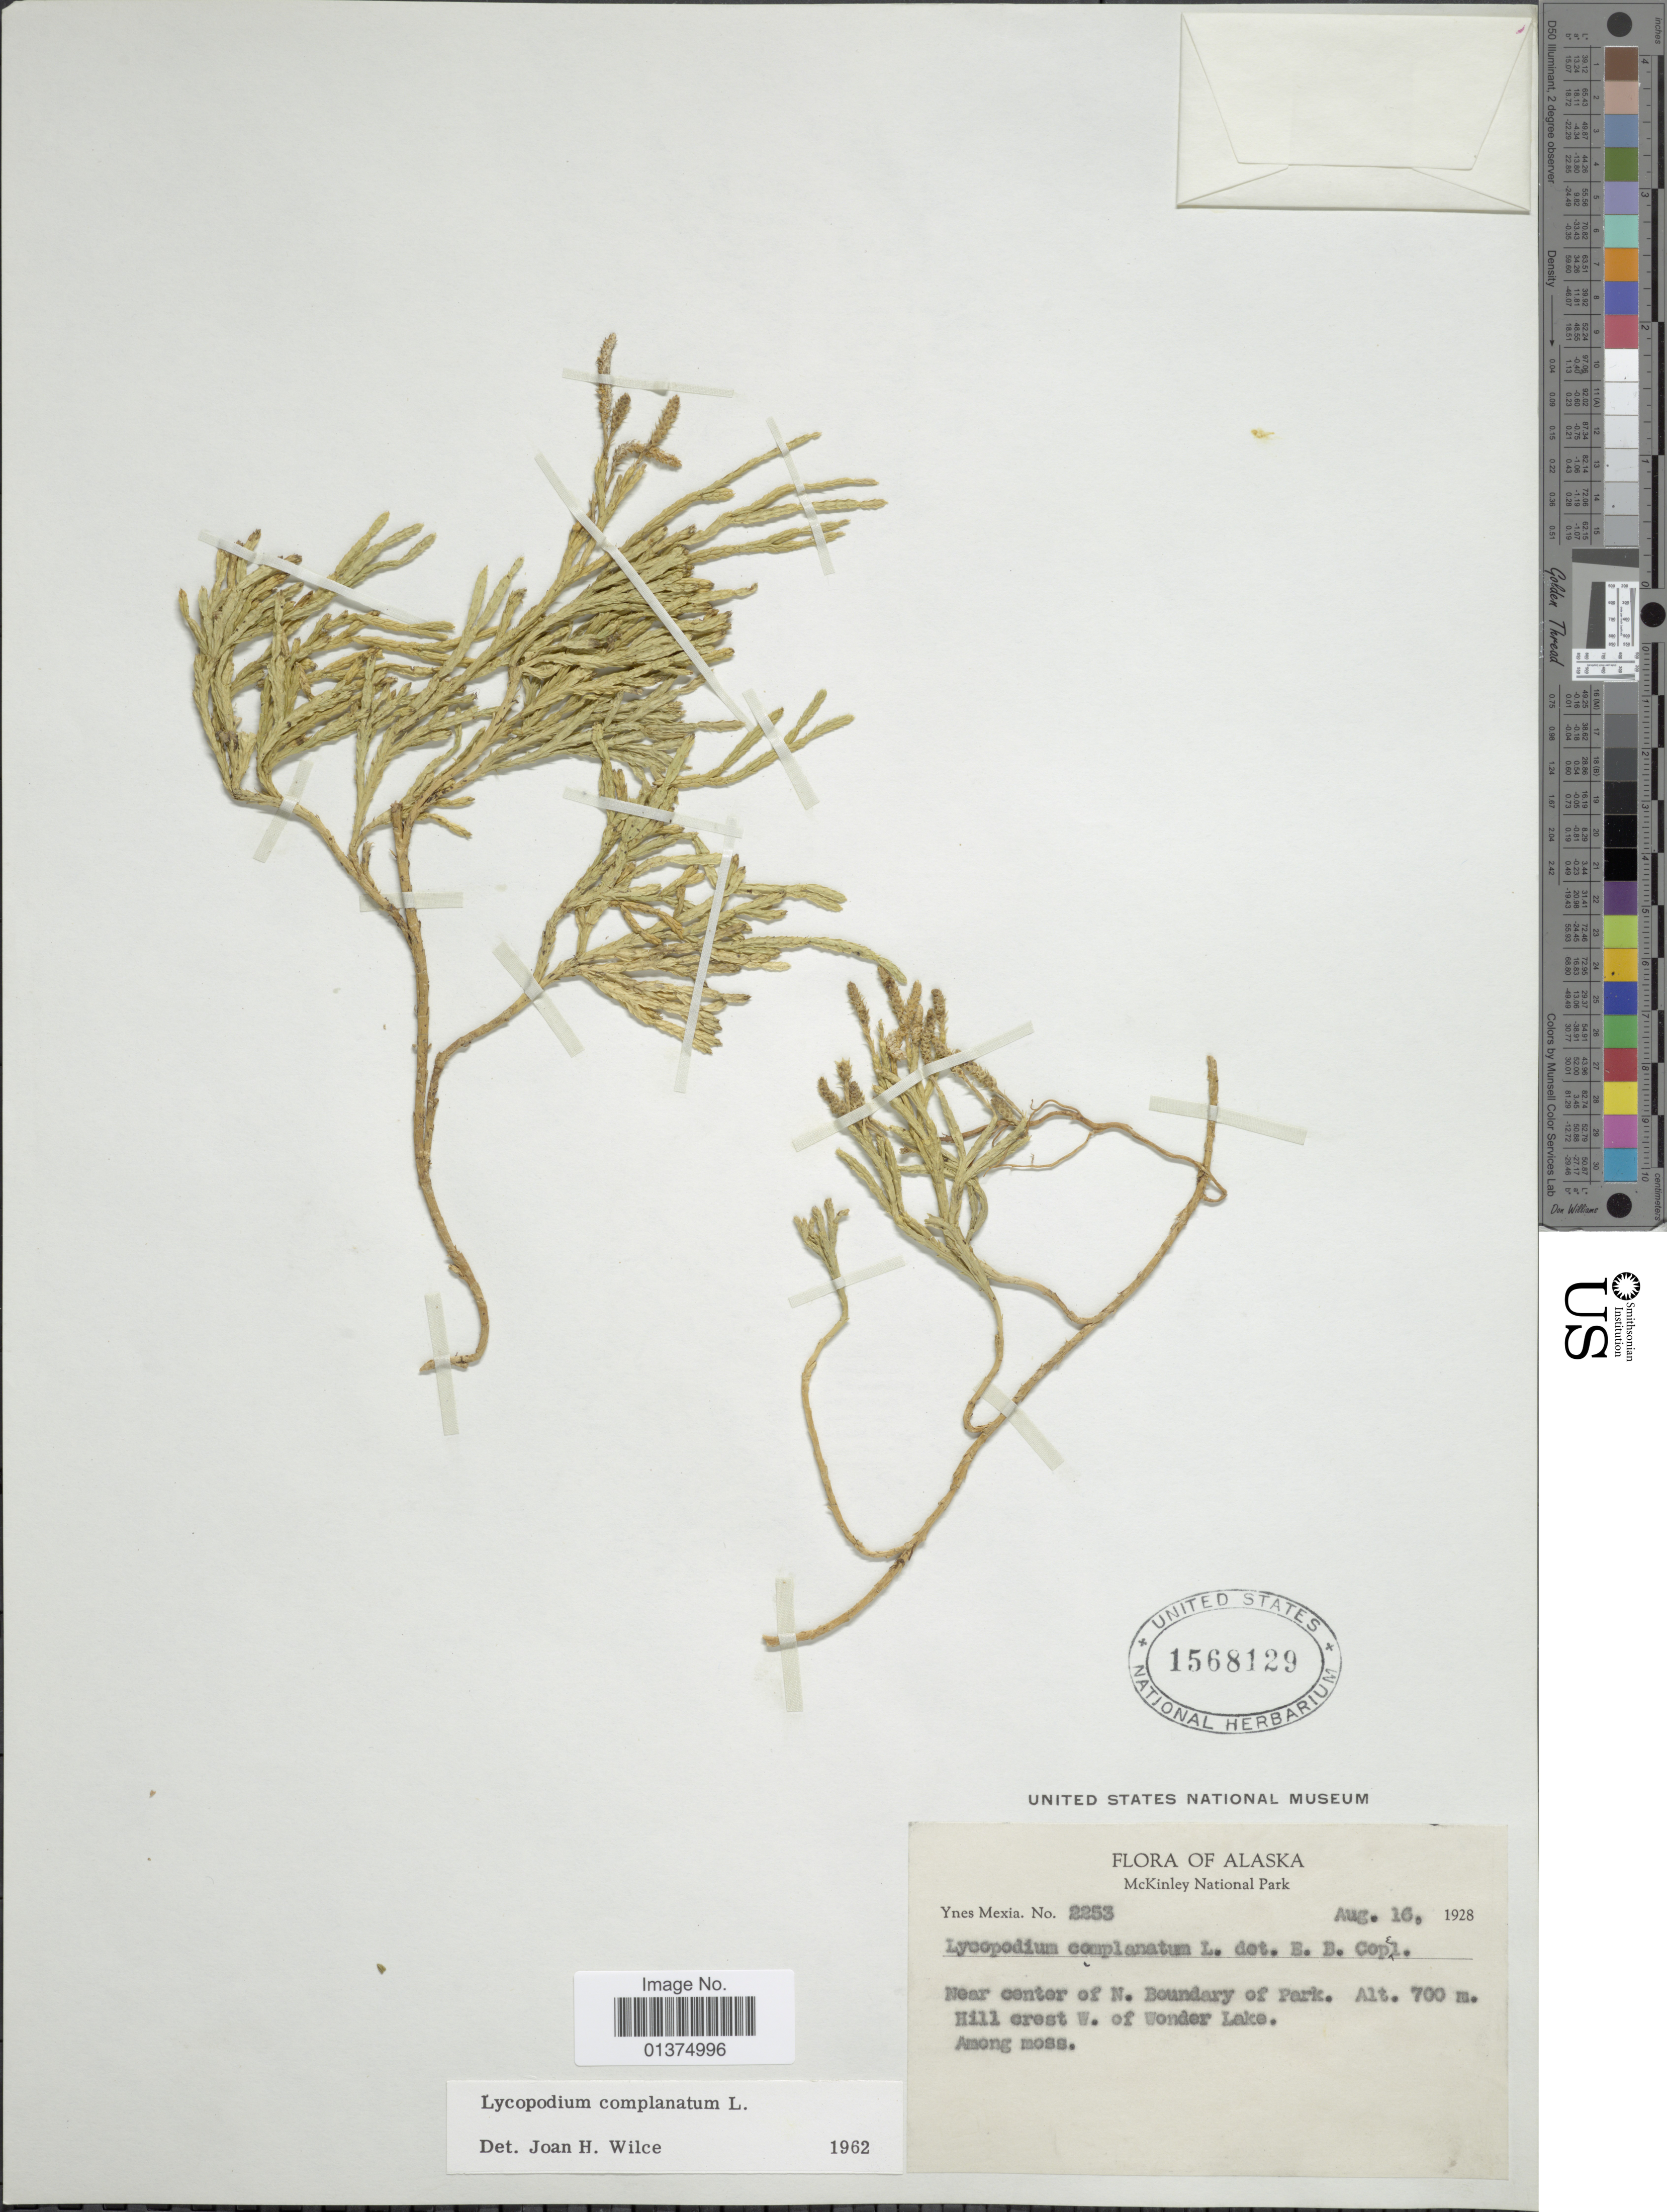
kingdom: Plantae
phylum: Tracheophyta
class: Lycopodiopsida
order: Lycopodiales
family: Lycopodiaceae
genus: Diphasiastrum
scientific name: Diphasiastrum complanatum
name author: (L.) Holub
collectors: Y. Mexia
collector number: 2253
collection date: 1928-08-16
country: United States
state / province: Alaska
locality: McKinley National Park, Near center of N. Boundary of Park, Hill crest W. of Wonder Lake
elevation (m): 700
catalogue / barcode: US 1568129